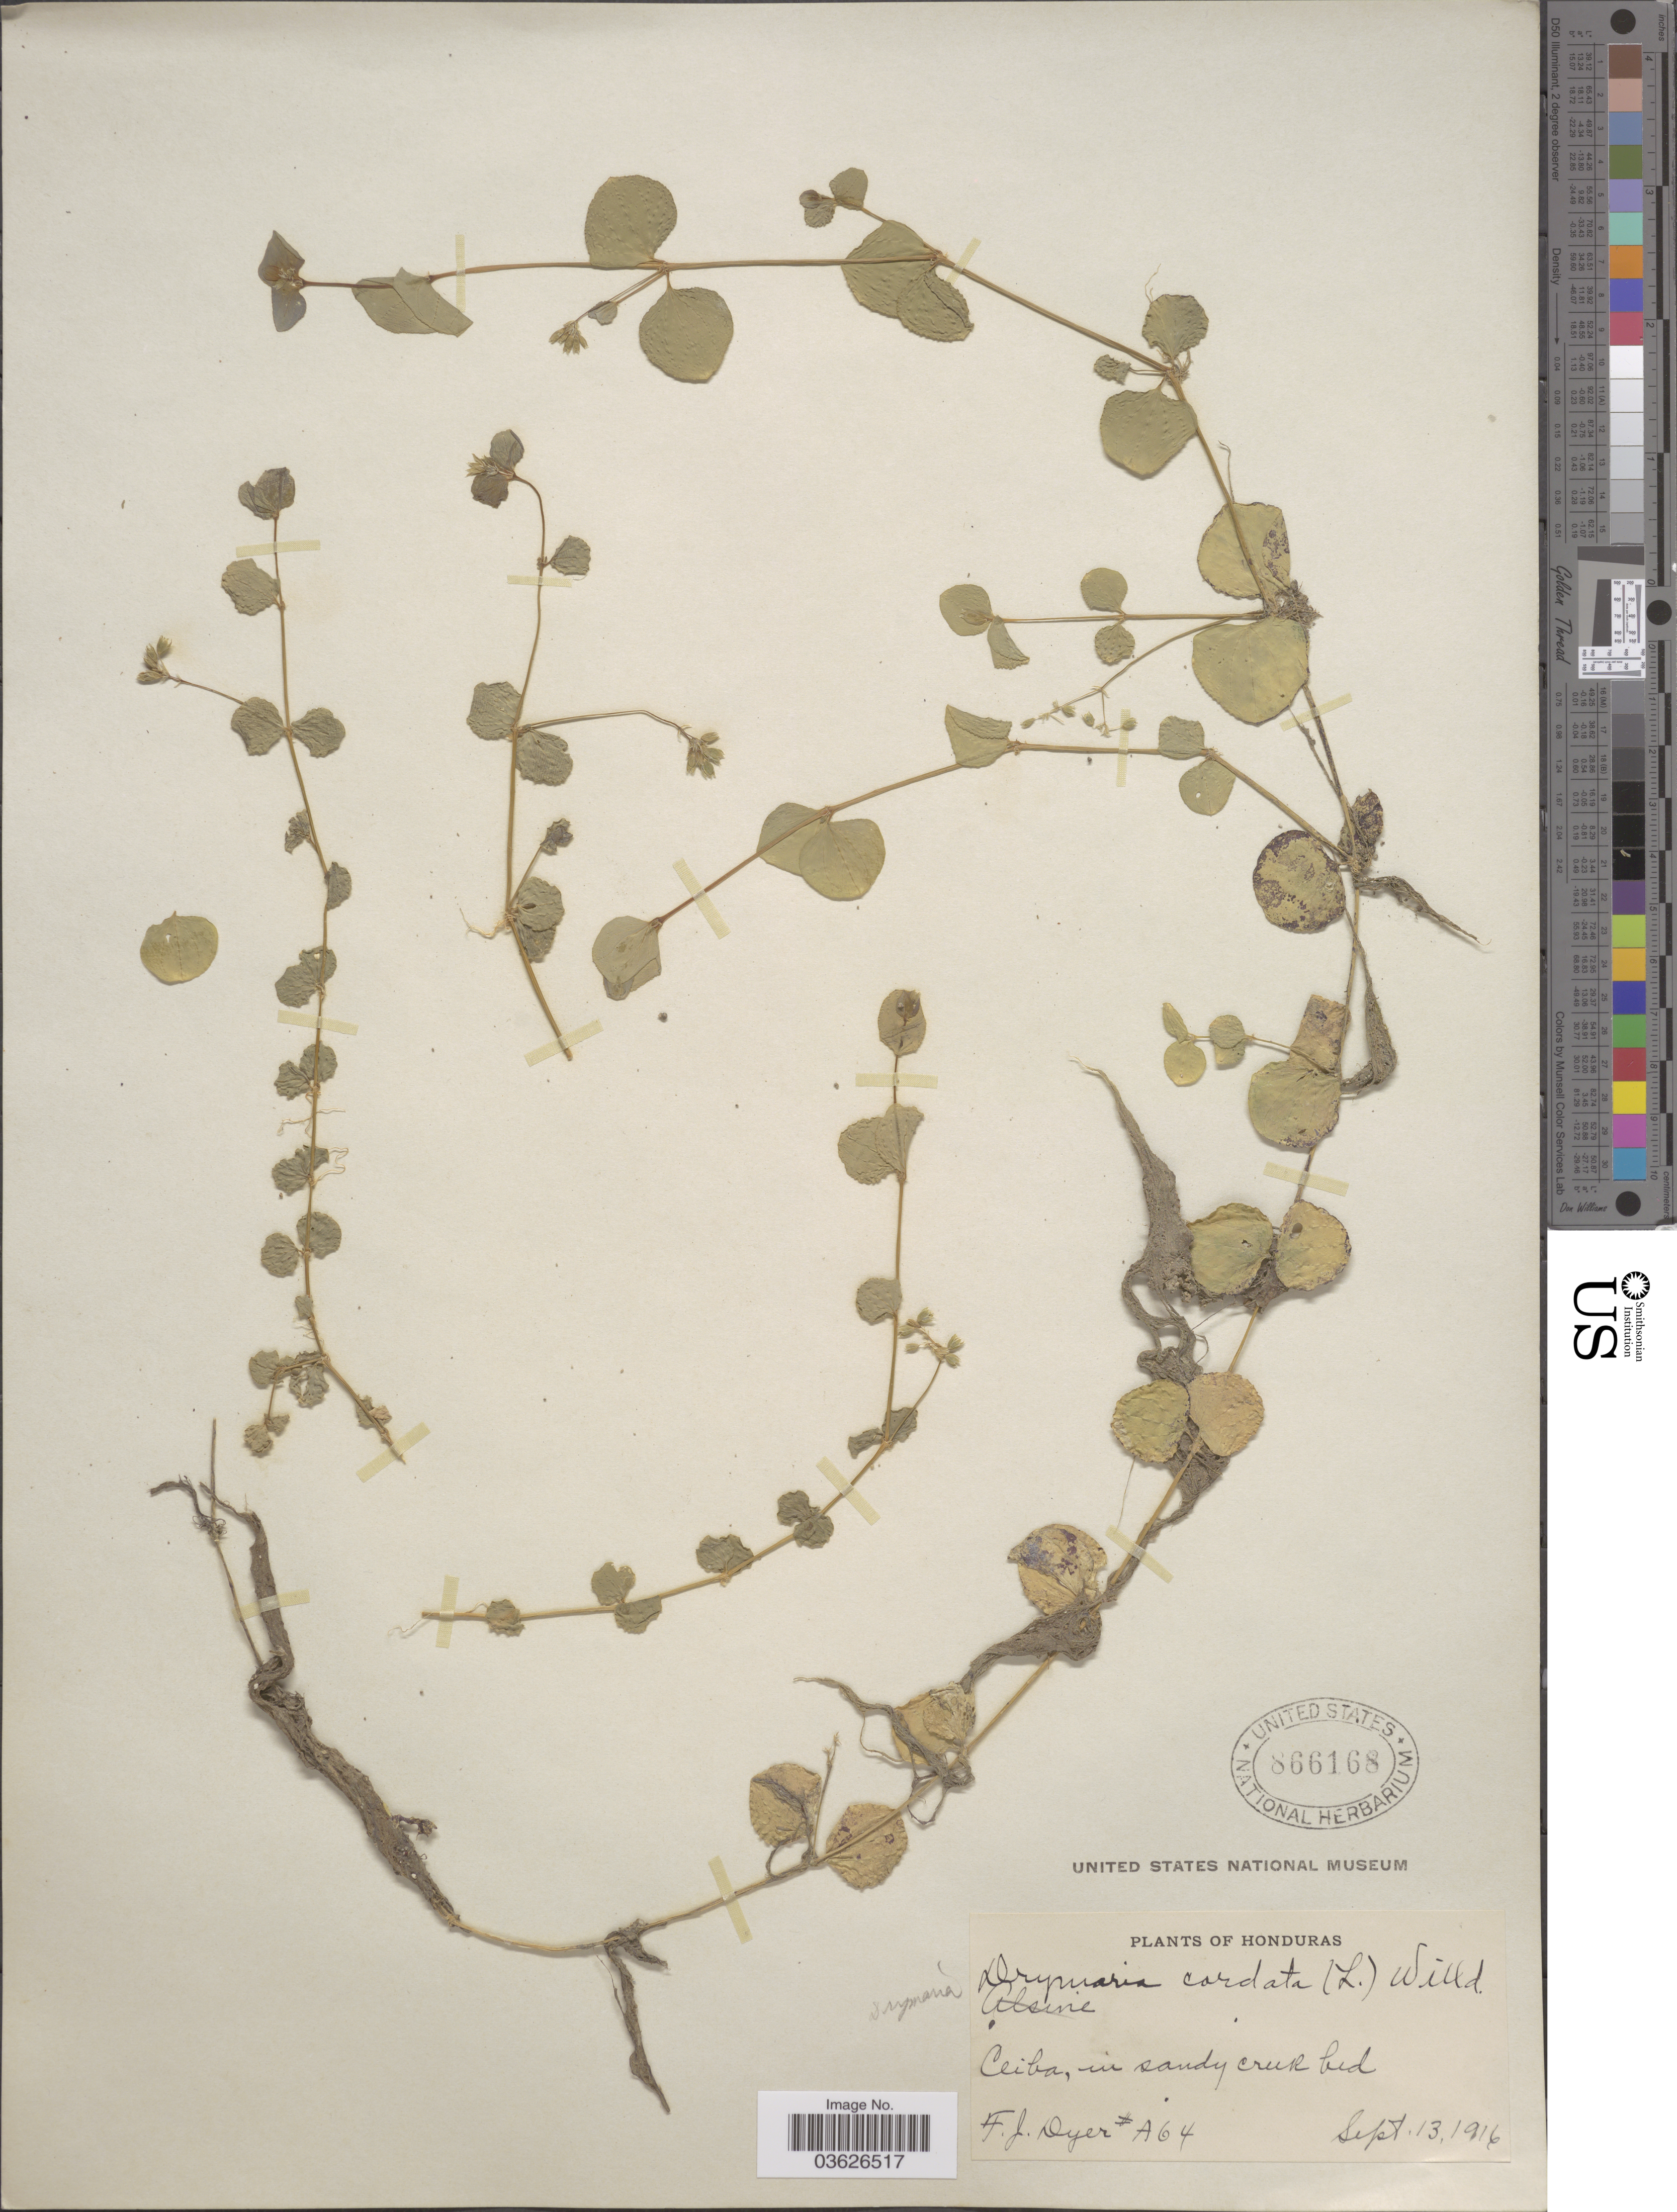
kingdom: Plantae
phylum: Tracheophyta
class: Magnoliopsida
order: Caryophyllales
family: Caryophyllaceae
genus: Drymaria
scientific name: Drymaria cordata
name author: (L.) Willd. ex Schult.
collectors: F. J. Dyer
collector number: A64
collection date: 1916-09-13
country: Honduras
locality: Ceiba.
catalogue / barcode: US 866168